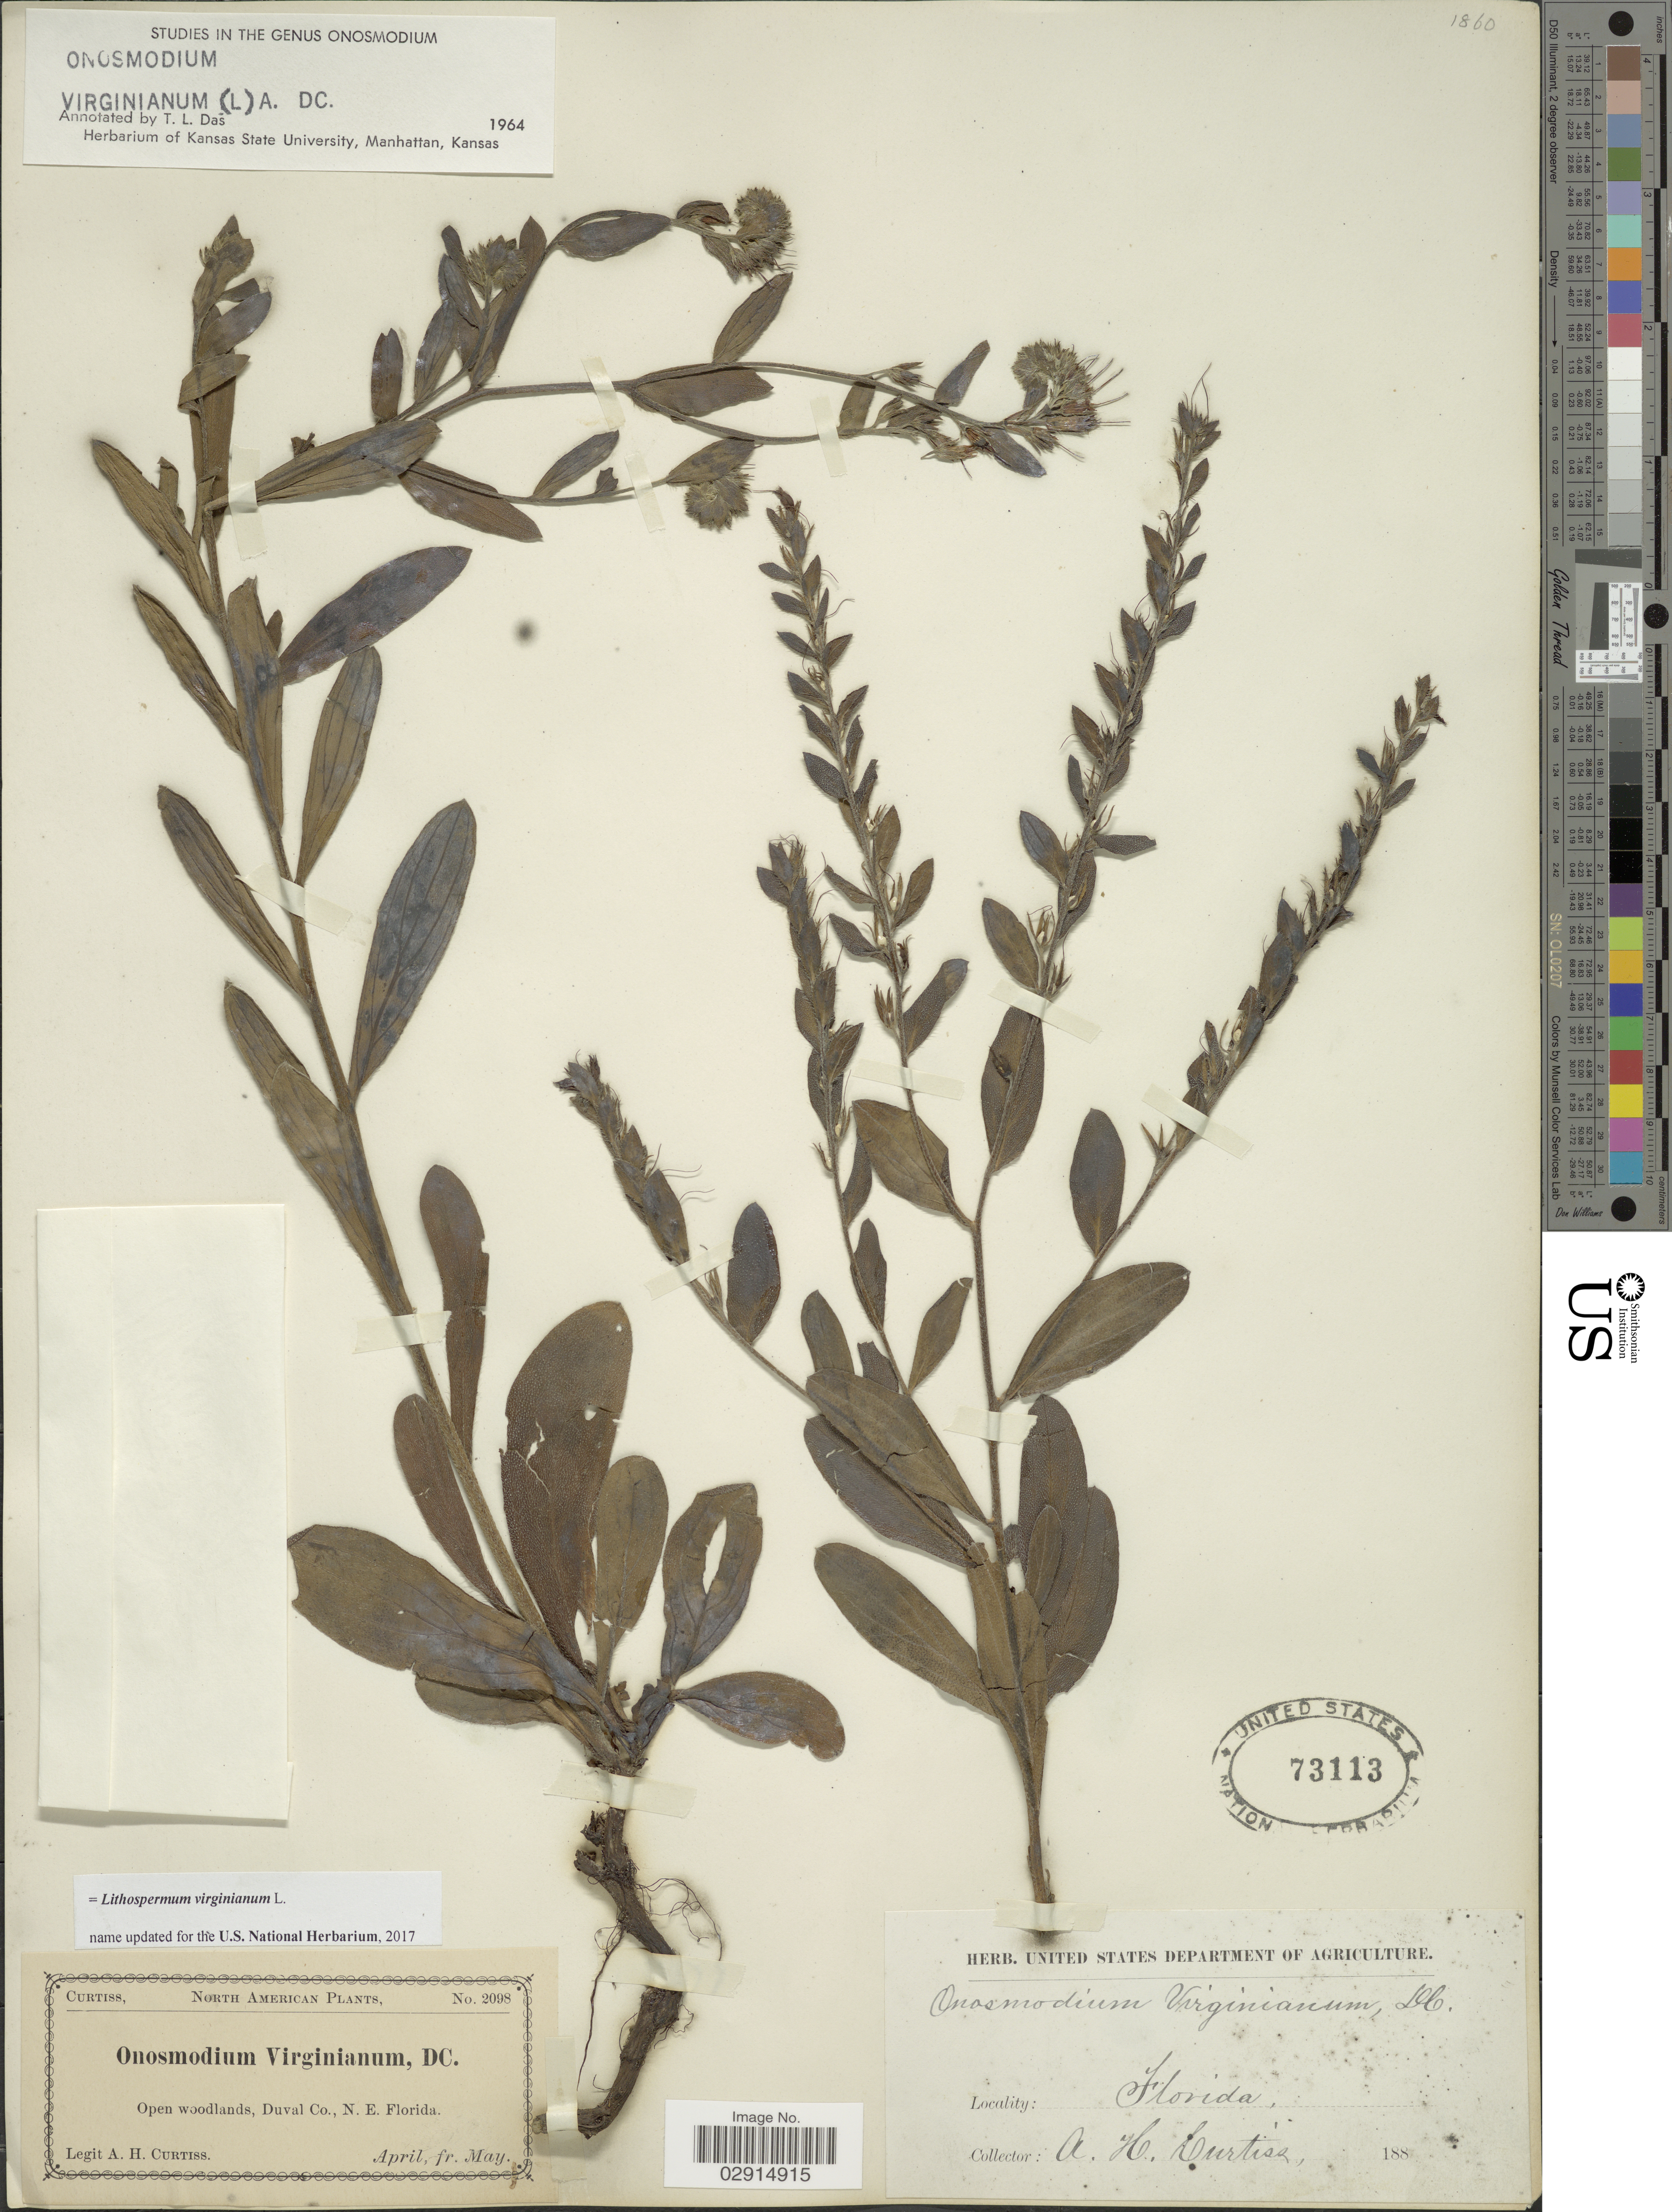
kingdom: Plantae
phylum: Tracheophyta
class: Magnoliopsida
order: Boraginales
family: Boraginaceae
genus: Lithospermum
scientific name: Lithospermum virginianum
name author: L.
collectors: A. H. Curtiss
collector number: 2098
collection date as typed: April, fr. May 188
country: United States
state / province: Florida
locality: Open woodlands, Duval Co., N. E. Florida.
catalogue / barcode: US 73113